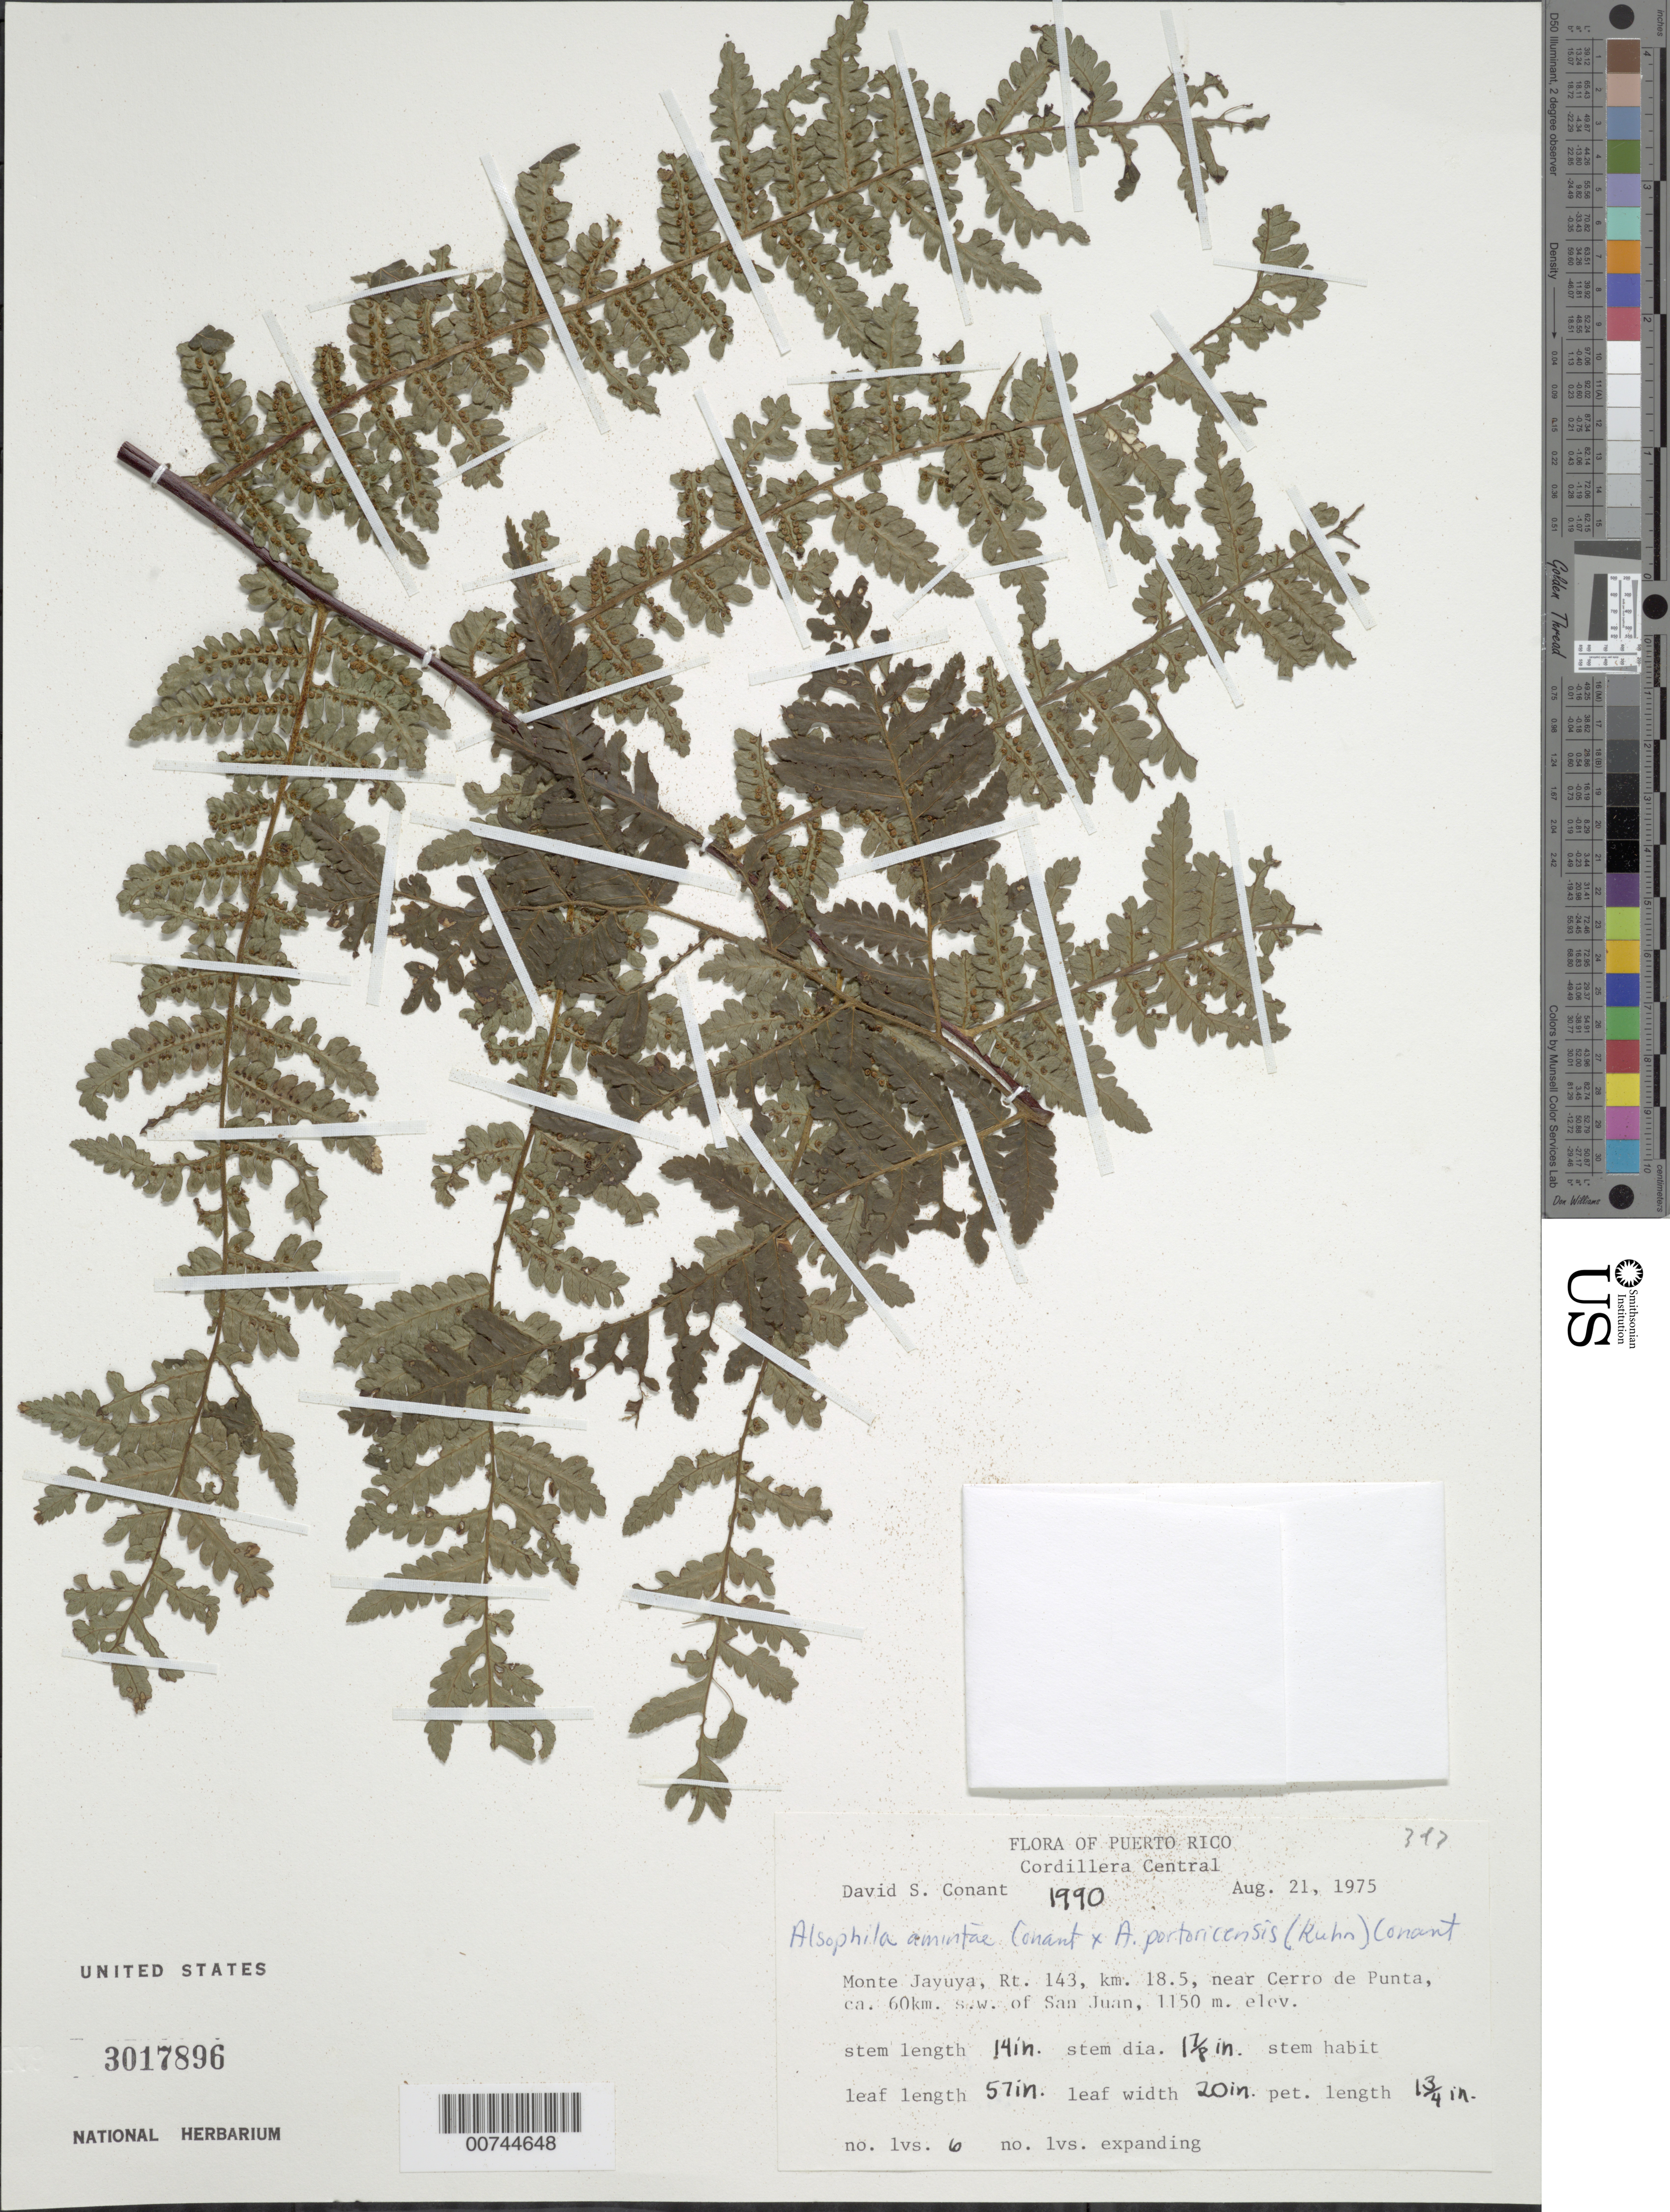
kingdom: Plantae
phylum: Tracheophyta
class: Polypodiopsida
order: Cyatheales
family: Cyatheaceae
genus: Alsophila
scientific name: Alsophila amintae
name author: D.S. Conant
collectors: D. S. Conant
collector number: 1990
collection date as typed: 21 Aug 1975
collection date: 1975-08-21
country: Puerto Rico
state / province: Jayuya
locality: Cordillera Central: Monte Jayuya, Rt. 143, km 18.5, near Cerro de Punta, ca. 60 km SW of San Juan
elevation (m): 1150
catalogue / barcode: US 3017896